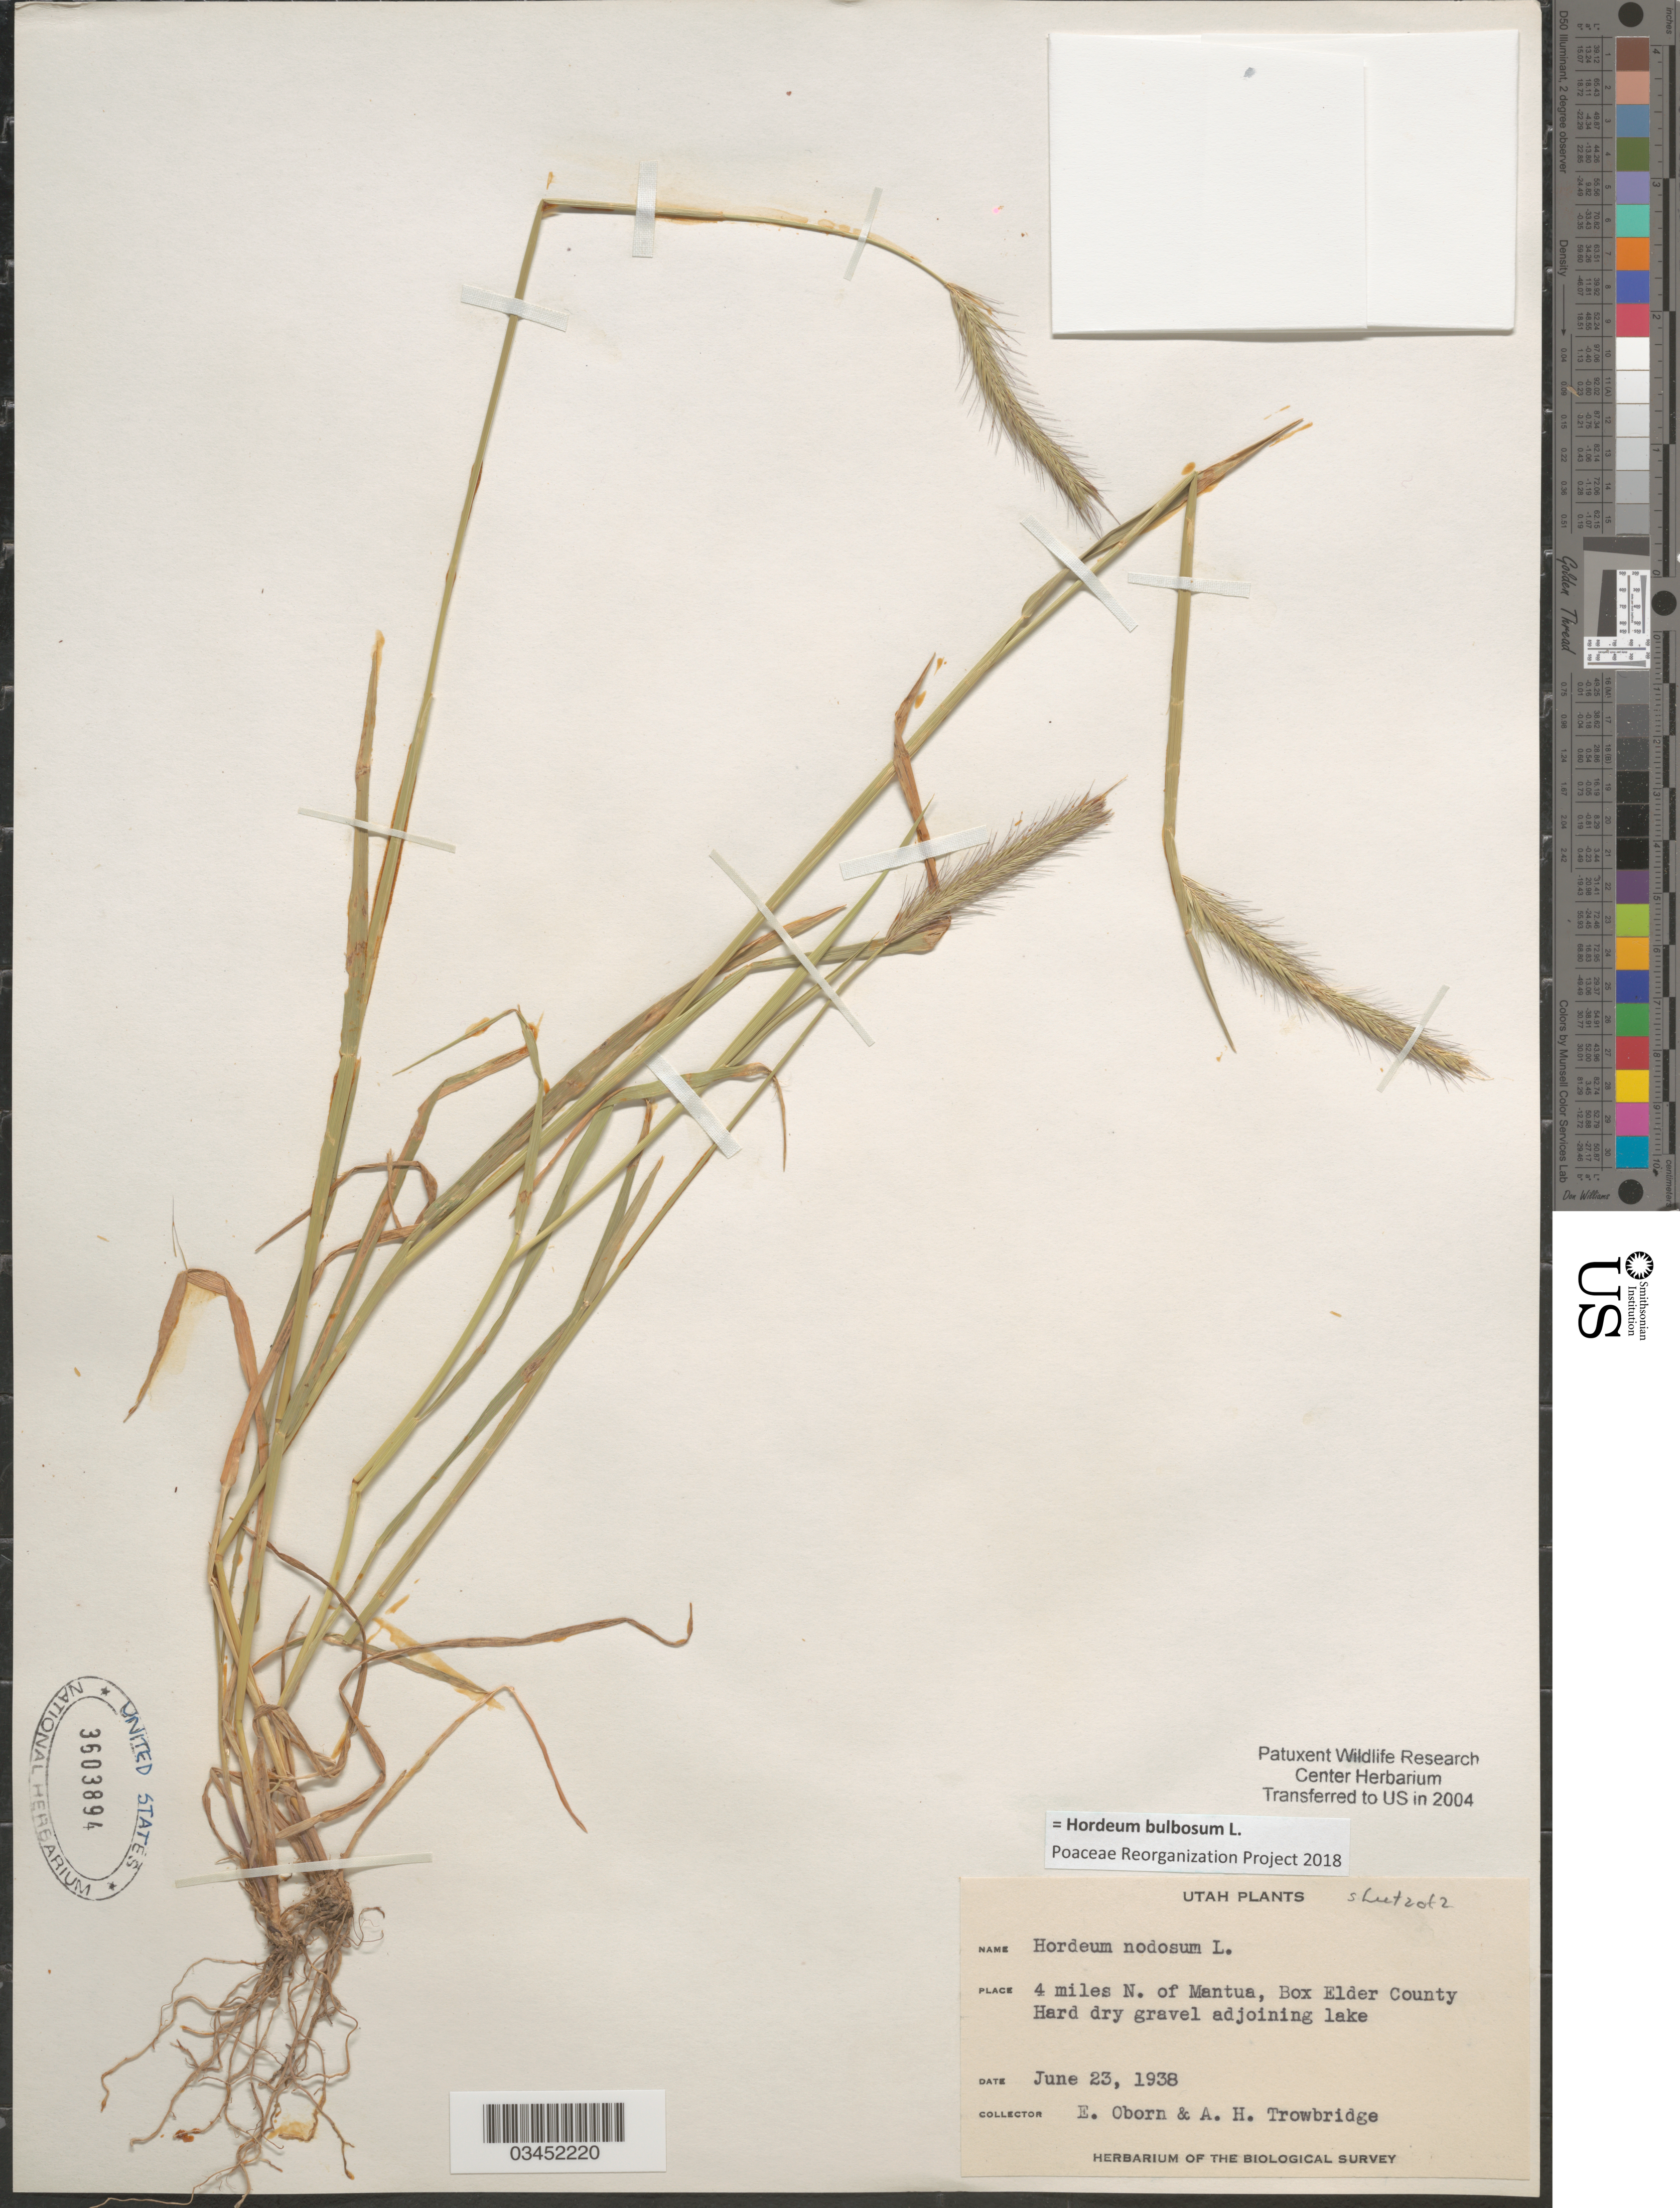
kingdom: Plantae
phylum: Tracheophyta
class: Liliopsida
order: Poales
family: Poaceae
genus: Hordeum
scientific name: Hordeum bulbosum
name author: L.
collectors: E. Oborny & A. H. Trowbridge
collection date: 1938-06-23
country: United States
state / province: Utah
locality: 4 miles N. of Mantua, box Elder County. Hard dry gravel adjoining lake. Herbarium of the Biological Survey.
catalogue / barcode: US 3603894